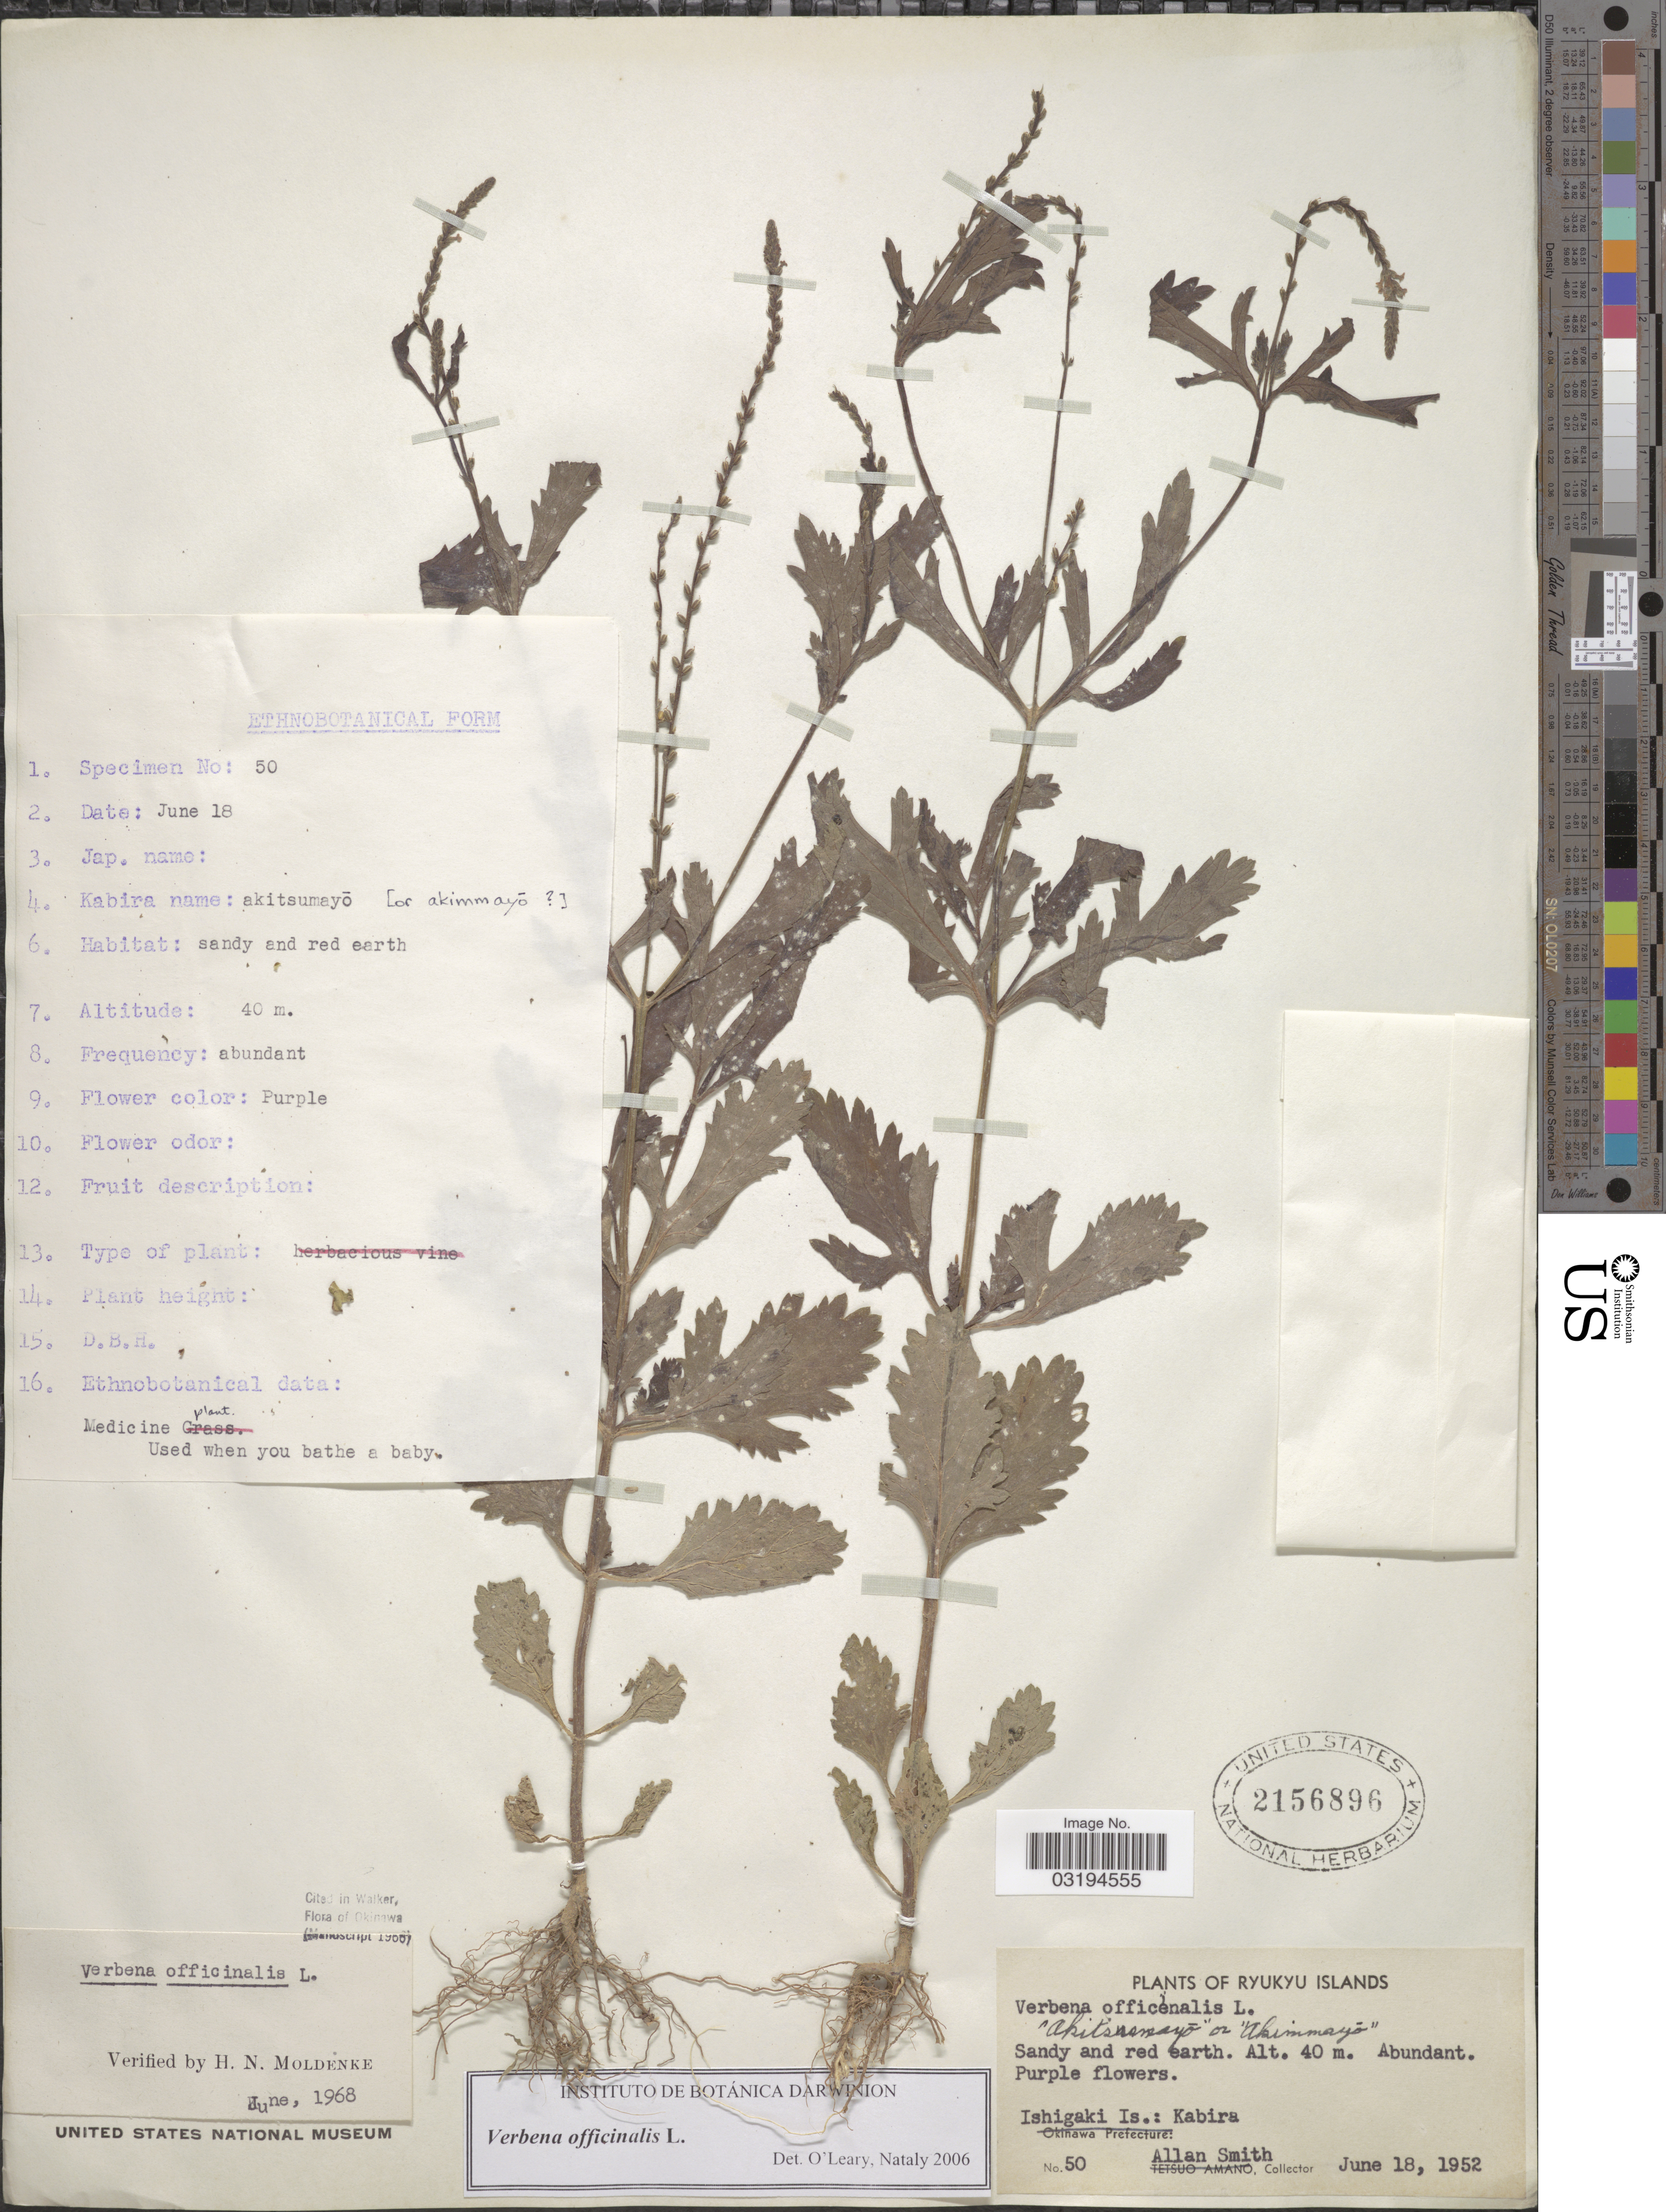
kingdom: Plantae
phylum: Tracheophyta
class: Magnoliopsida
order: Lamiales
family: Verbenaceae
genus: Verbena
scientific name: Verbena officinalis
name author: L.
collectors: A. Smith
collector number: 50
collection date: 1952-06-18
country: Japan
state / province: Okinawa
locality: Ryukyu Islands. Ishigaki Is.: Kabira.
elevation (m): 40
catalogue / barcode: US 2156896